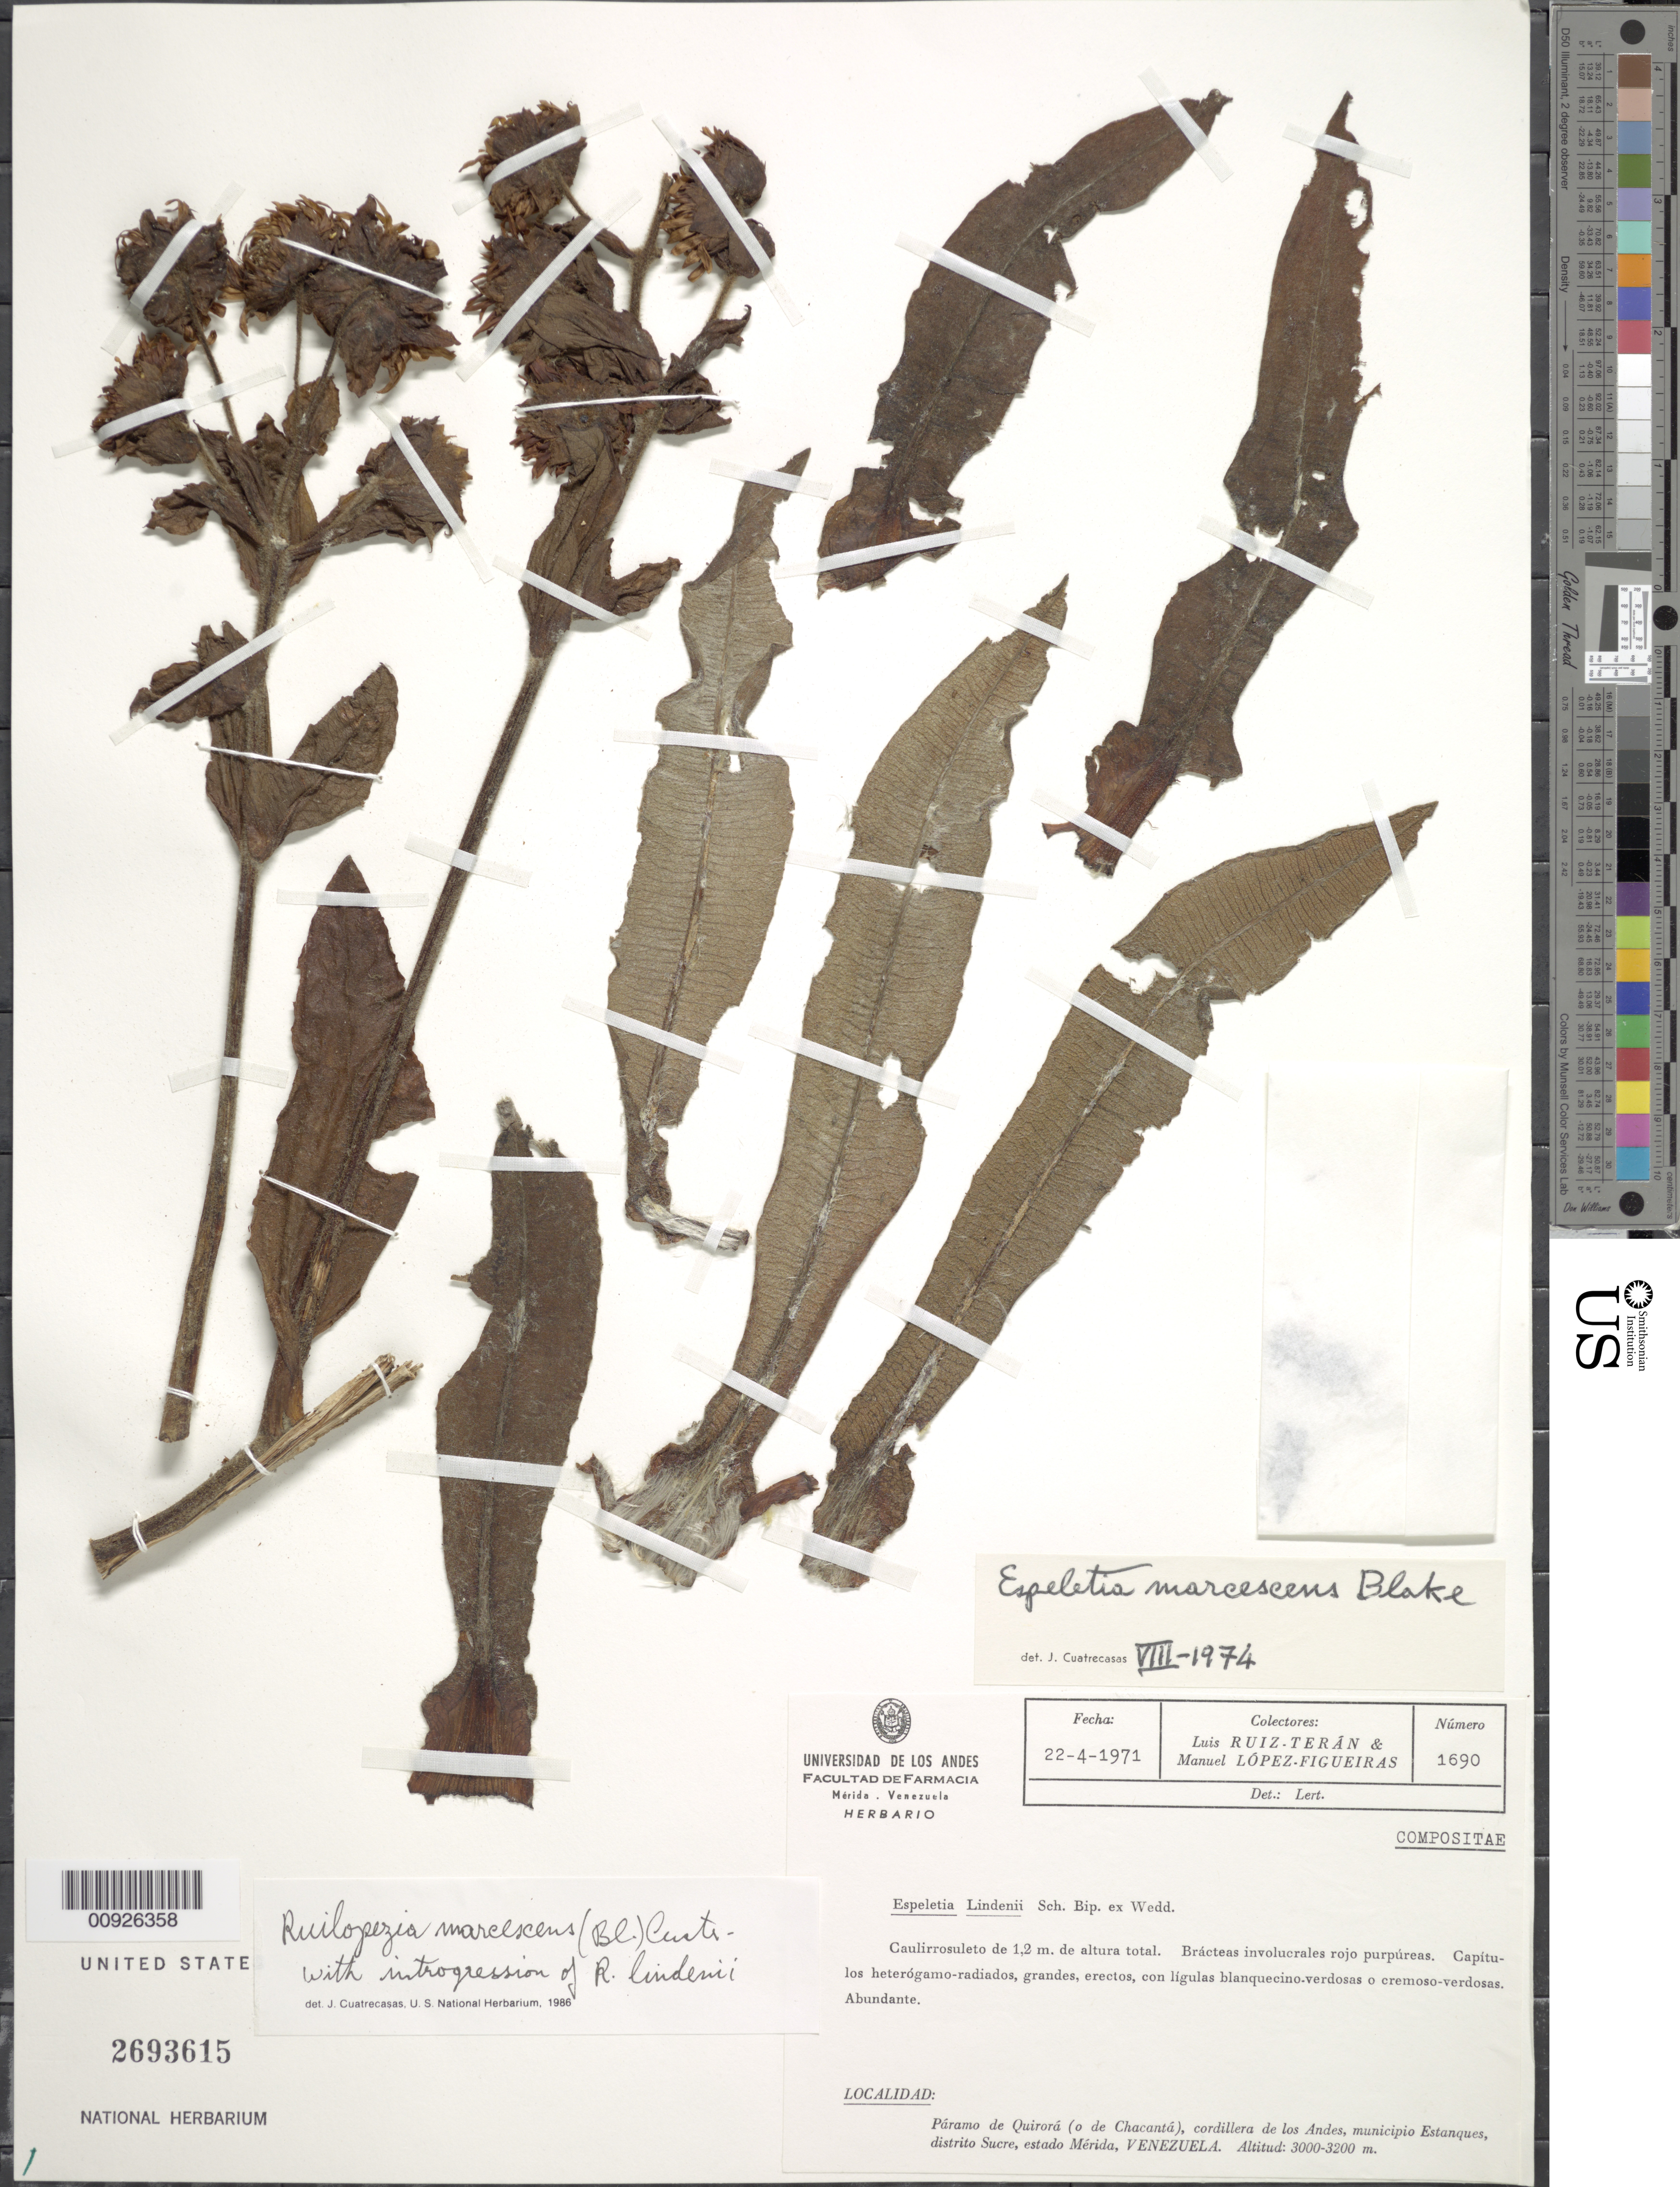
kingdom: Plantae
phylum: Tracheophyta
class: Magnoliopsida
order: Asterales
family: Asteraceae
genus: Ruilopezia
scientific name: Ruilopezia marcescens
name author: (S.F. Blake) Cuatrec.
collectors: L. E. Ruíz-Terán & M. López Figueiras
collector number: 1690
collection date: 1971-04-22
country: Venezuela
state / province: Mérida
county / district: Sucre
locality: P. de Quirorá (o de Chacantá), M. Estanques.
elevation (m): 3000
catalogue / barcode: US 2693615